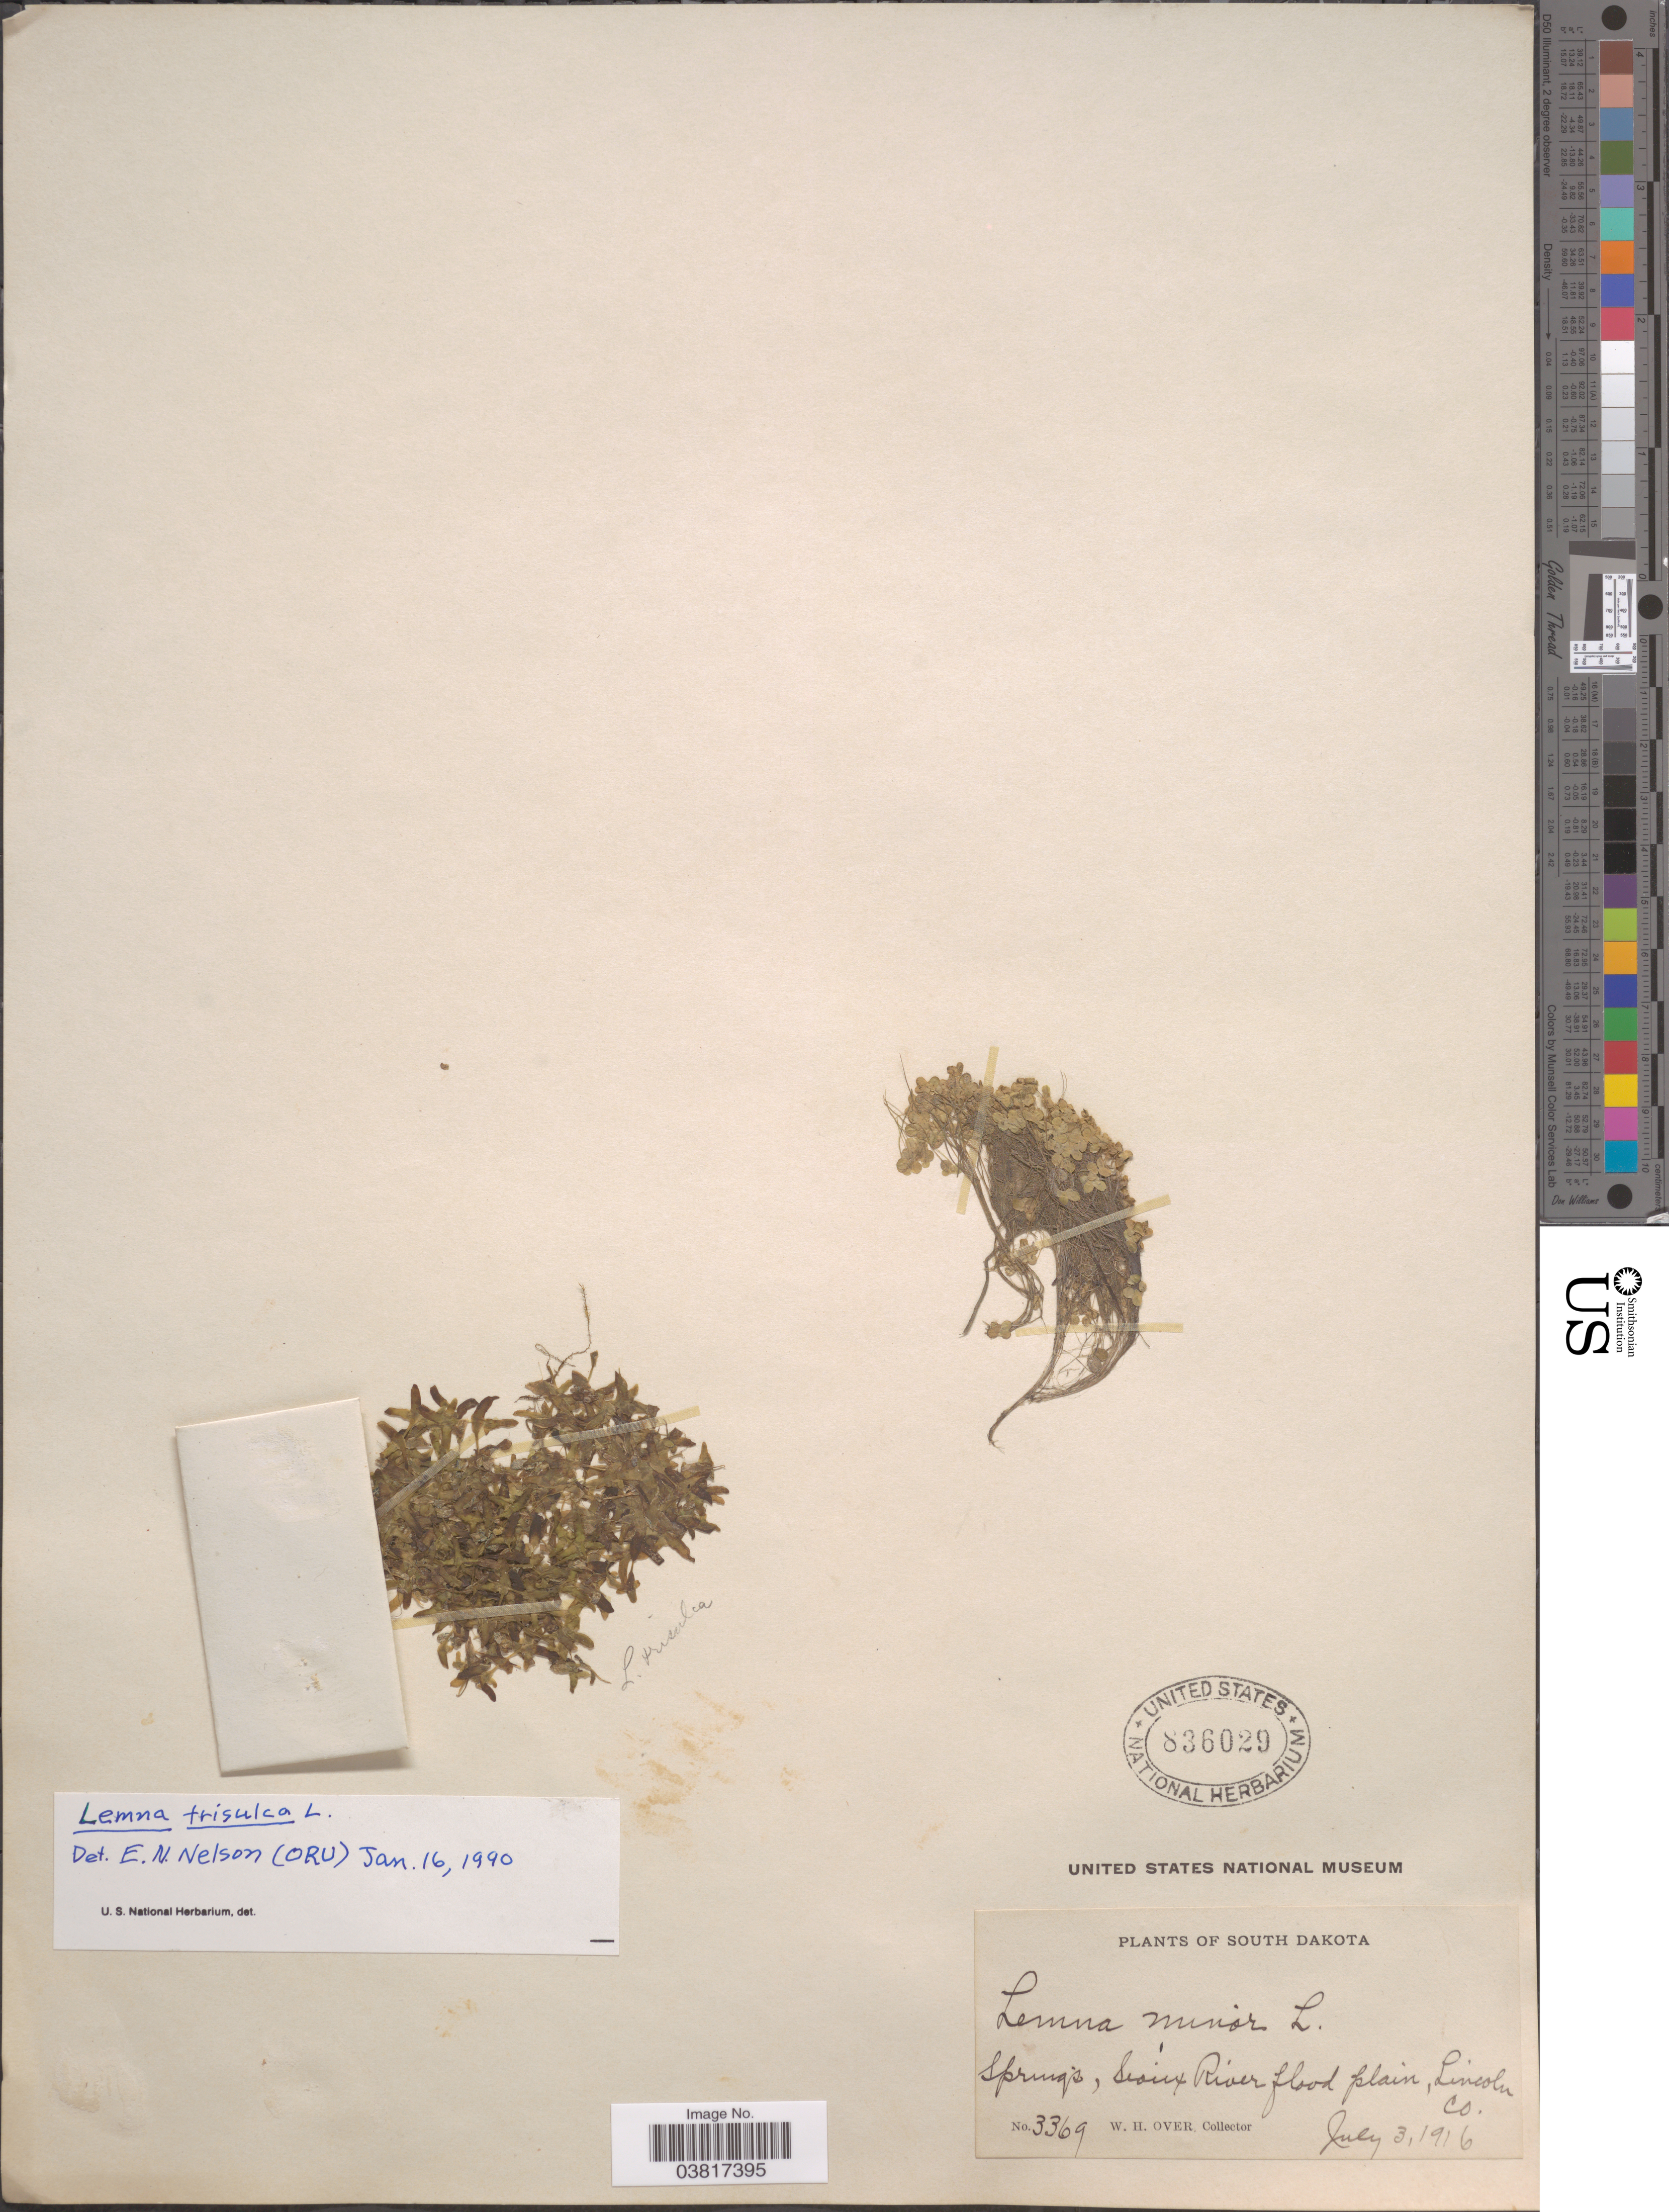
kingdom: Plantae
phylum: Tracheophyta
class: Liliopsida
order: Alismatales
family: Araceae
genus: Lemna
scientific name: Lemna minor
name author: L.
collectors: W. Over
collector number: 3369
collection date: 1916-07-03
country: United States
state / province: South Dakota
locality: Springs, Sioux River flood plain, Lincoln Co.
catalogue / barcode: US 836029